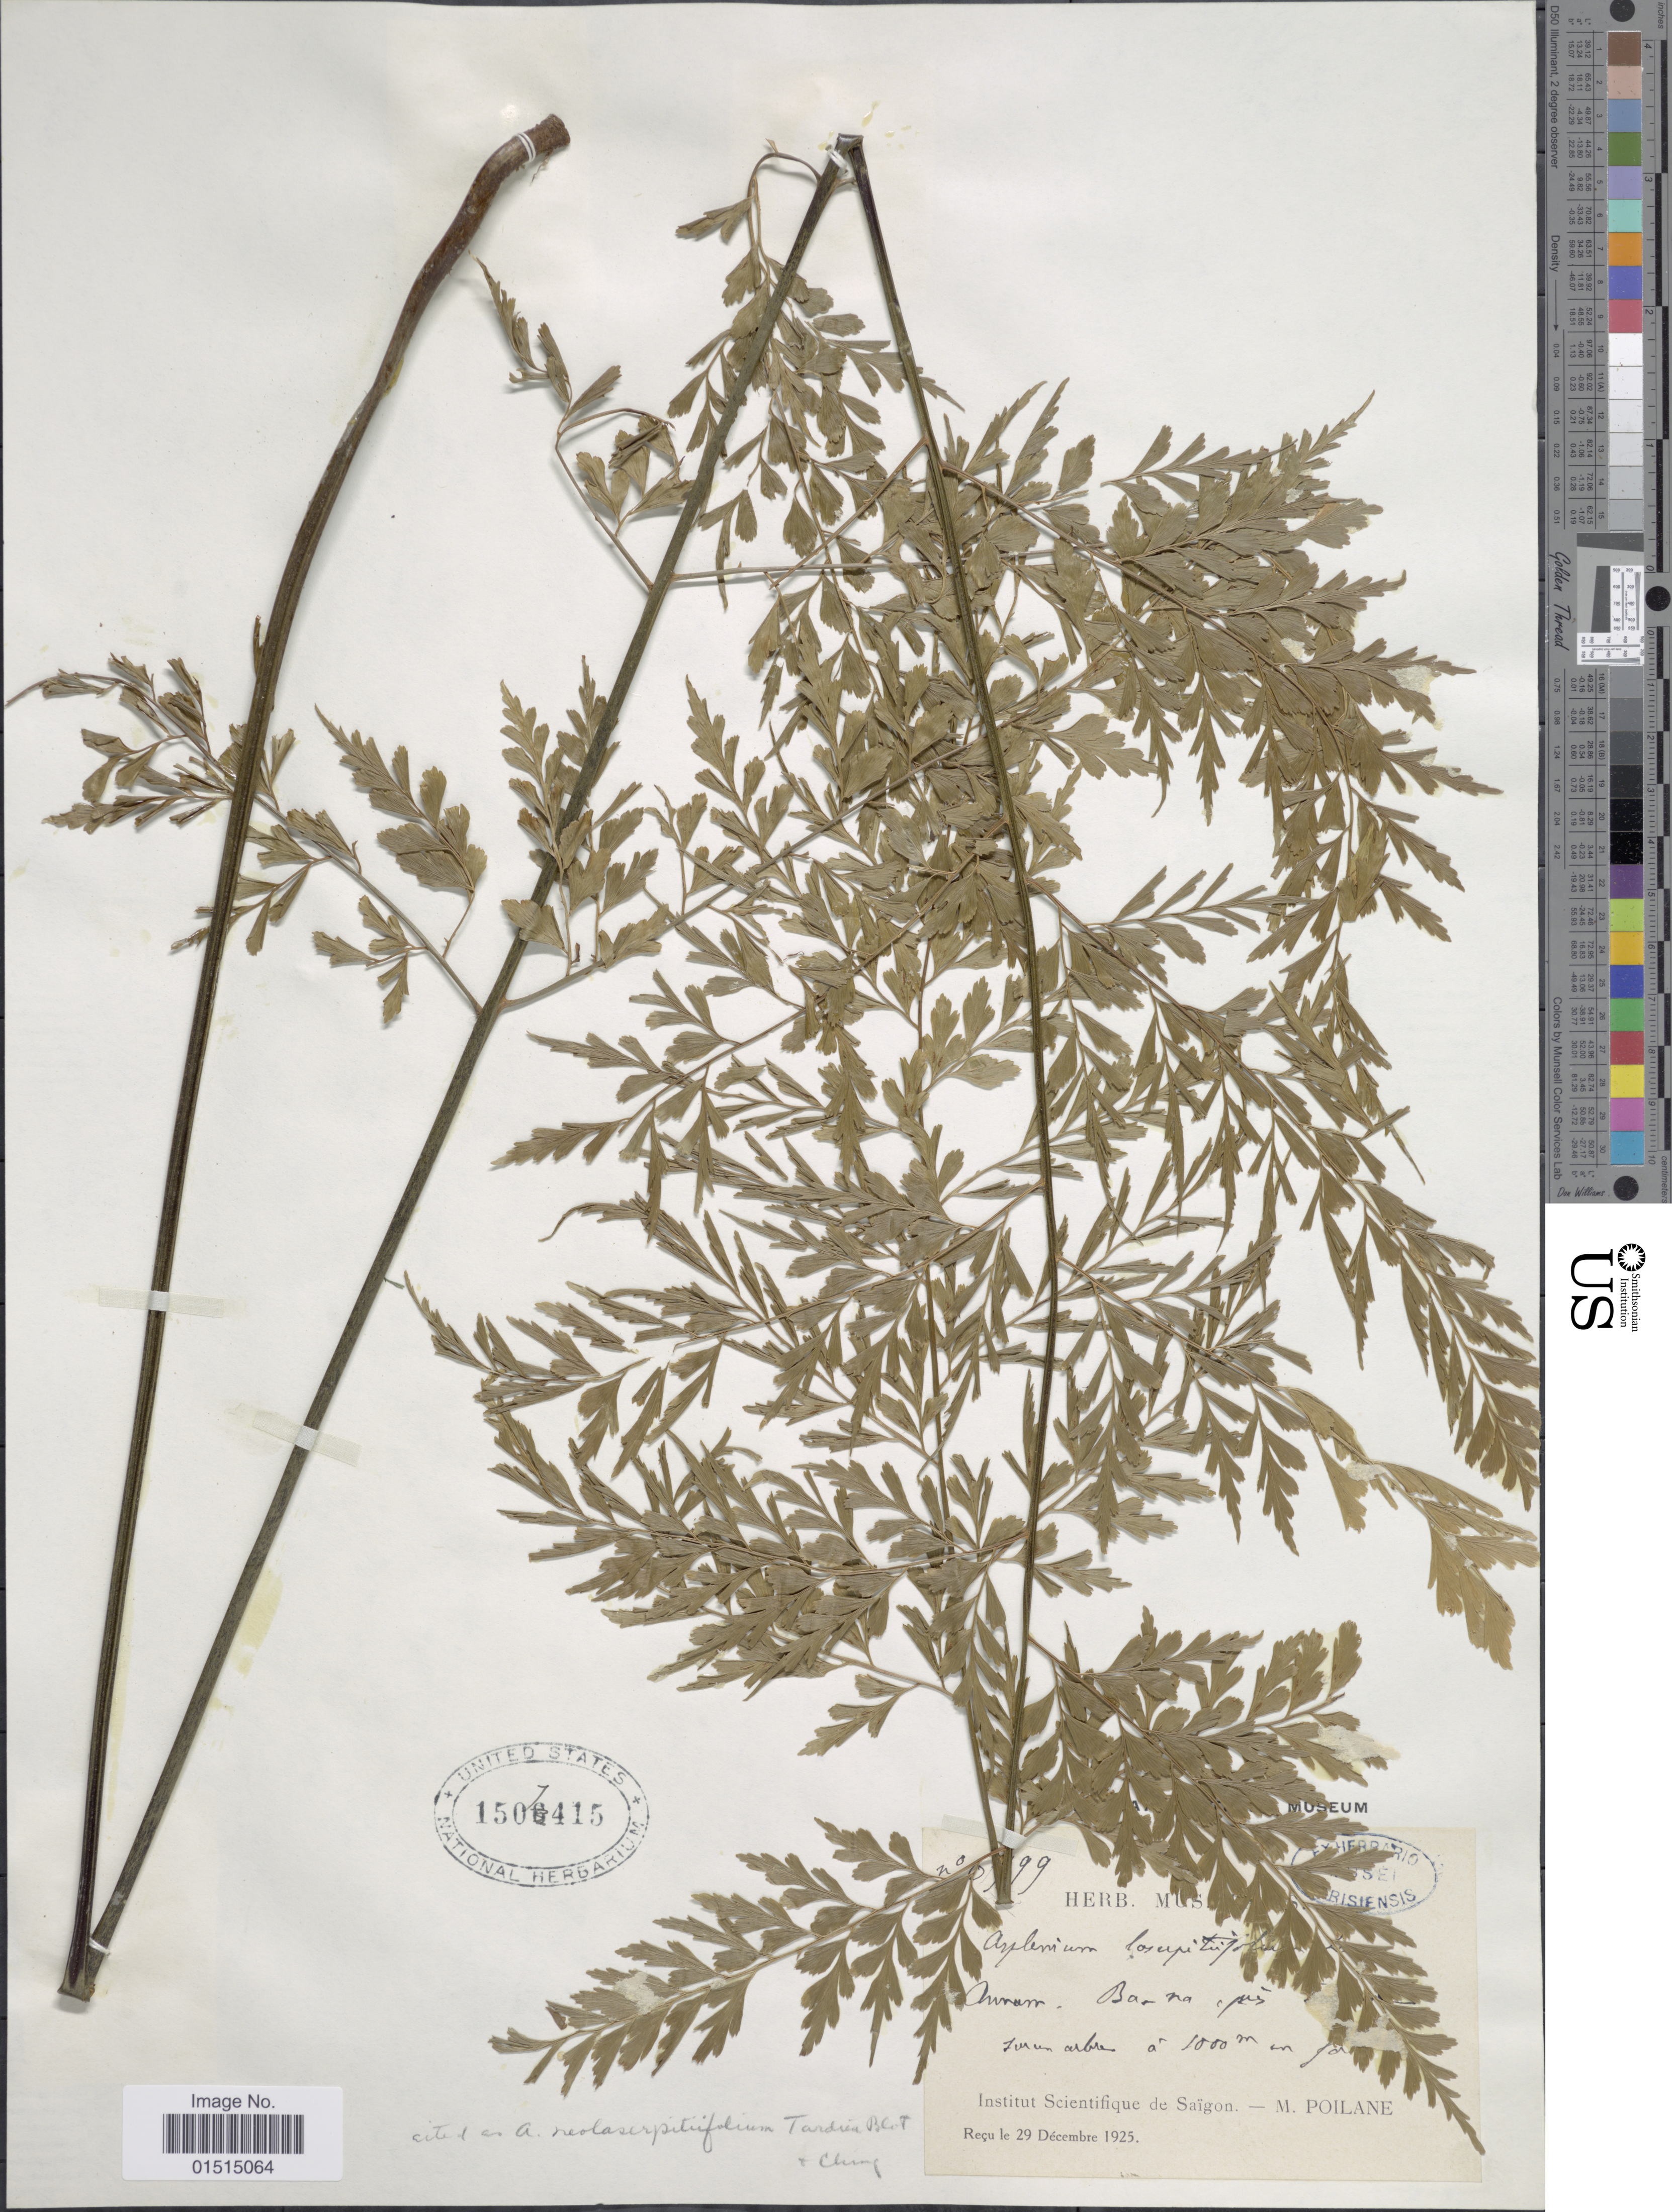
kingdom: Plantae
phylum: Tracheophyta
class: Polypodiopsida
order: Polypodiales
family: Aspleniaceae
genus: Asplenium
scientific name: Asplenium neolaserpitiifolium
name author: Tardieu & Ching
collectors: M. Poilane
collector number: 99!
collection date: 1925-12-29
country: Vietnam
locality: Annam, Barna puis [interpreted]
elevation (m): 1000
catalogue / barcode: US 1507415